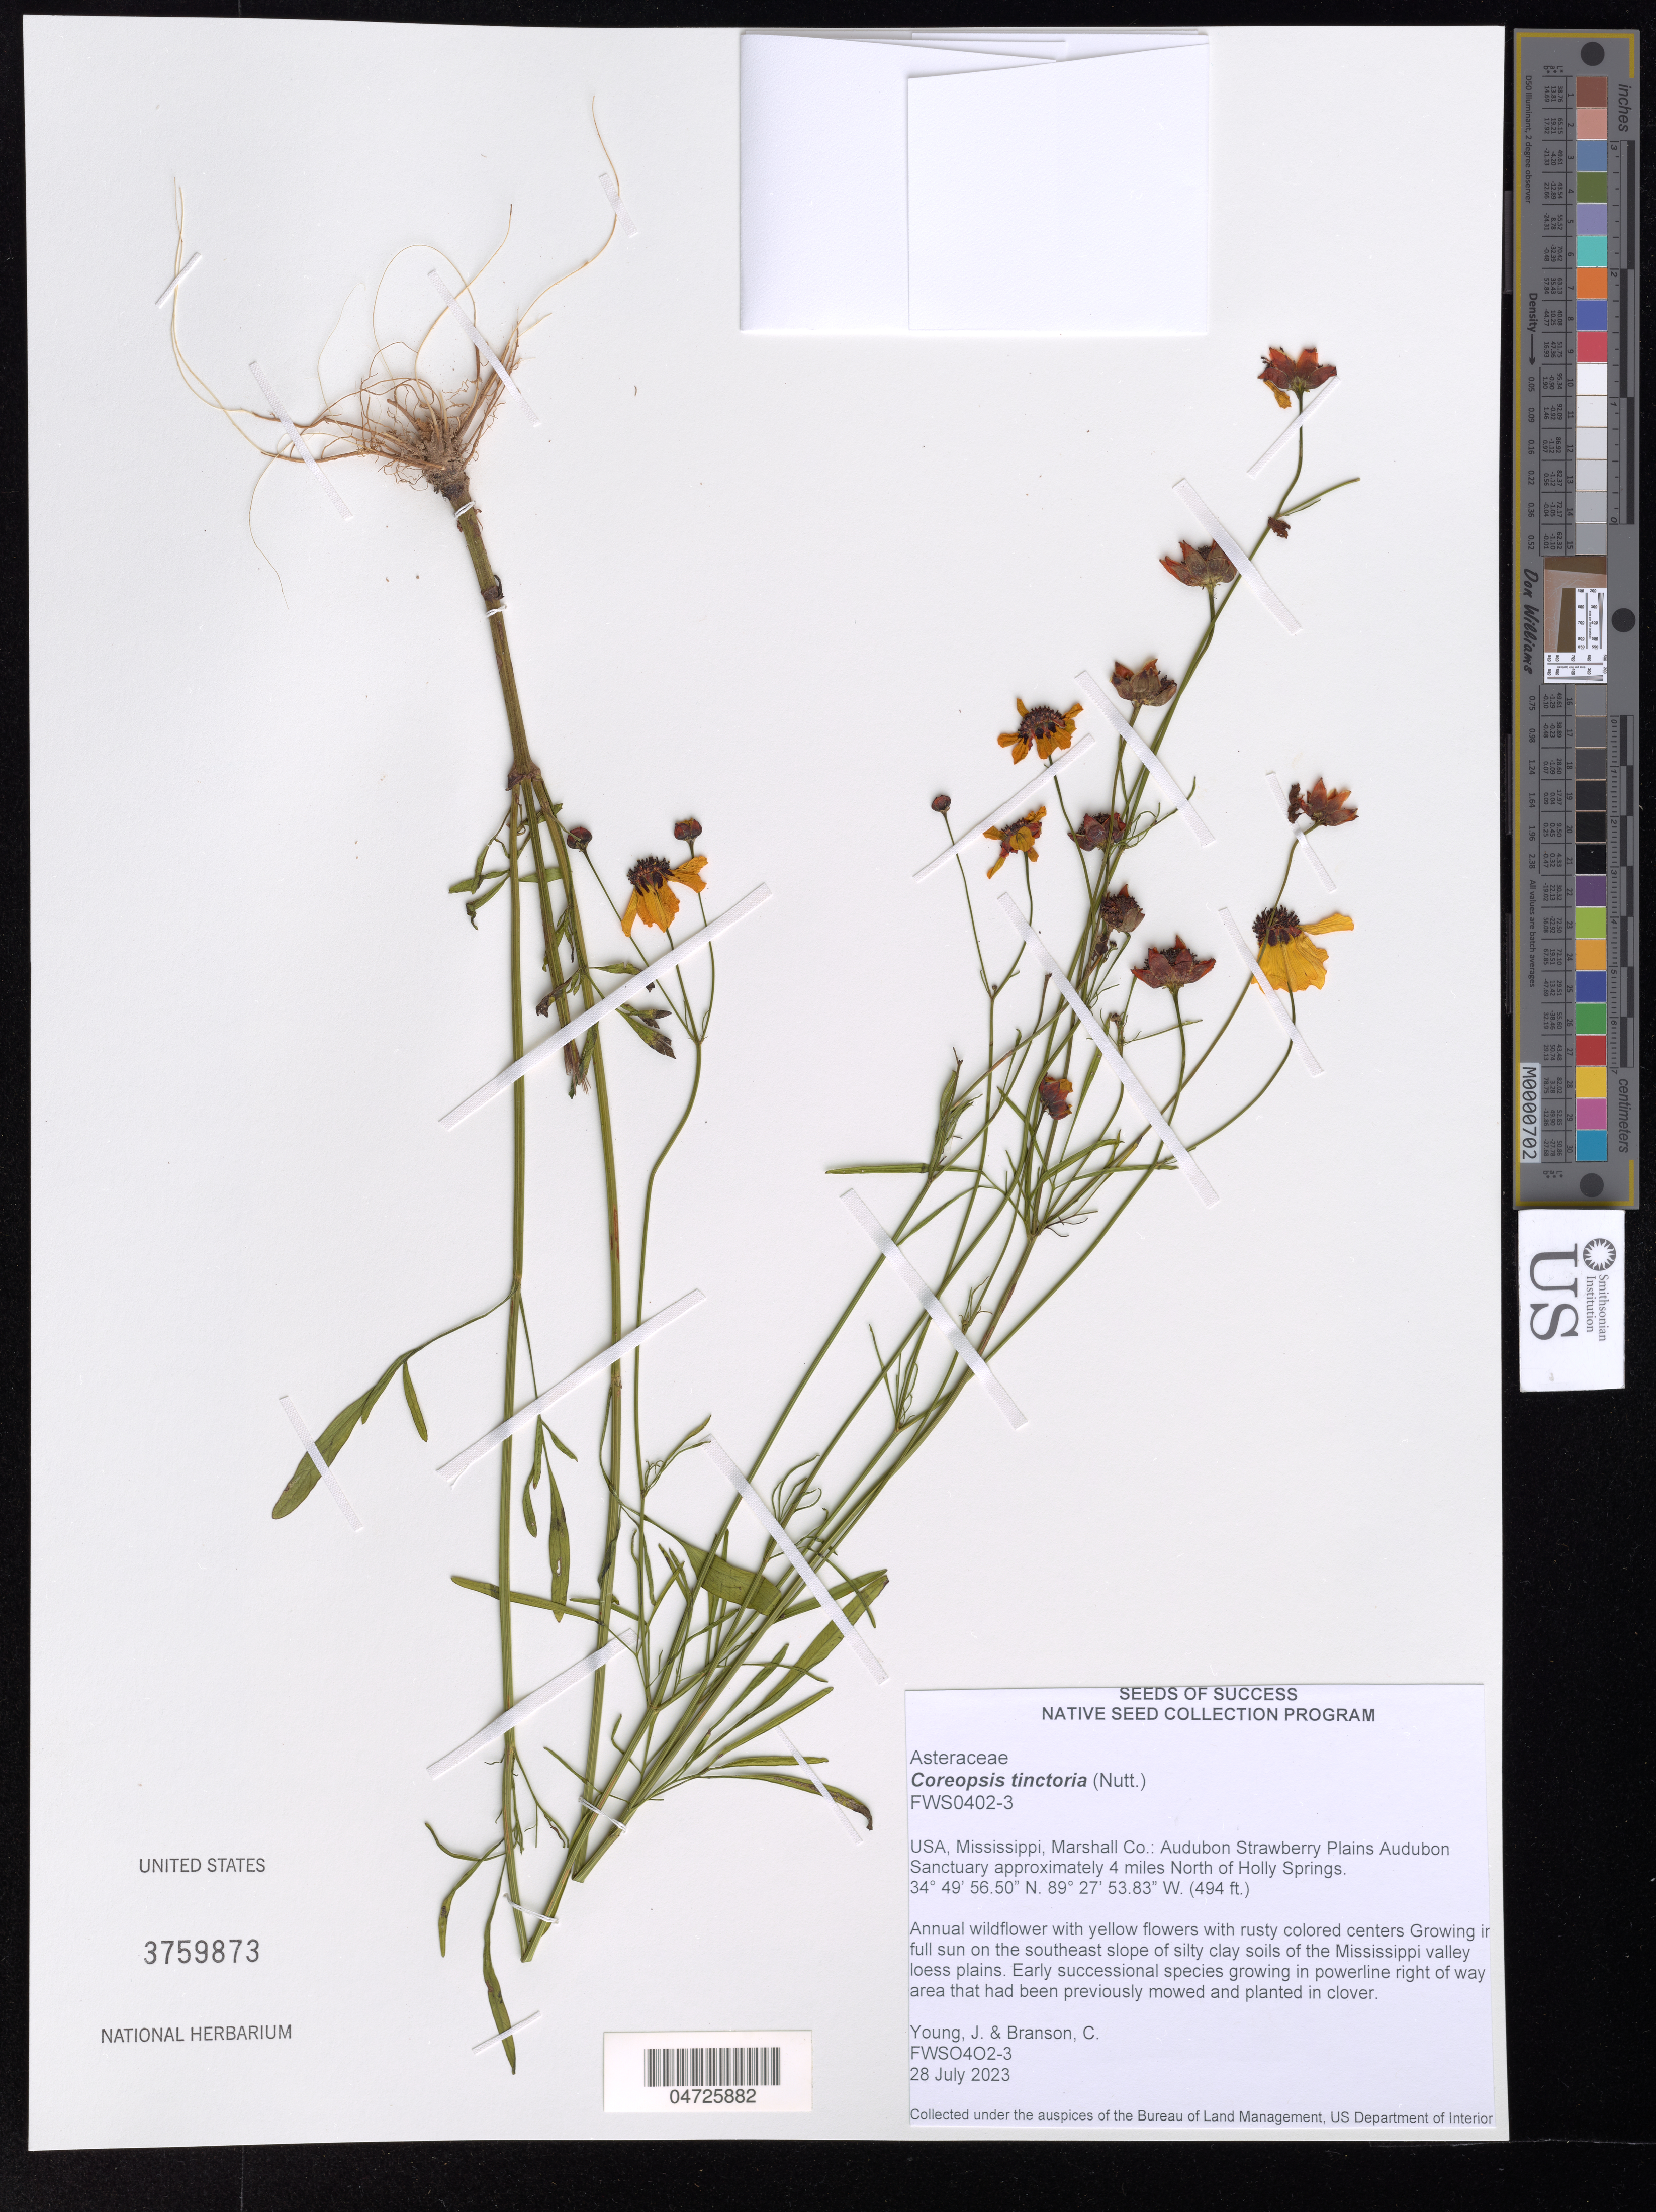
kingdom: Plantae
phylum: Tracheophyta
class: Magnoliopsida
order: Asterales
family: Asteraceae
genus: Coreopsis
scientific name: Coreopsis tinctoria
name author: Nutt.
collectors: J. Young & C. Branson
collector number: FWS0402-3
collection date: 2023-07-28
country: United States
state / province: Mississippi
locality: Marshall Co.: Audubon Strawberry Plains Audubon Sanctuary approximately 4 miles North of Holly Springs.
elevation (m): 151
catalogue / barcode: US 3759873